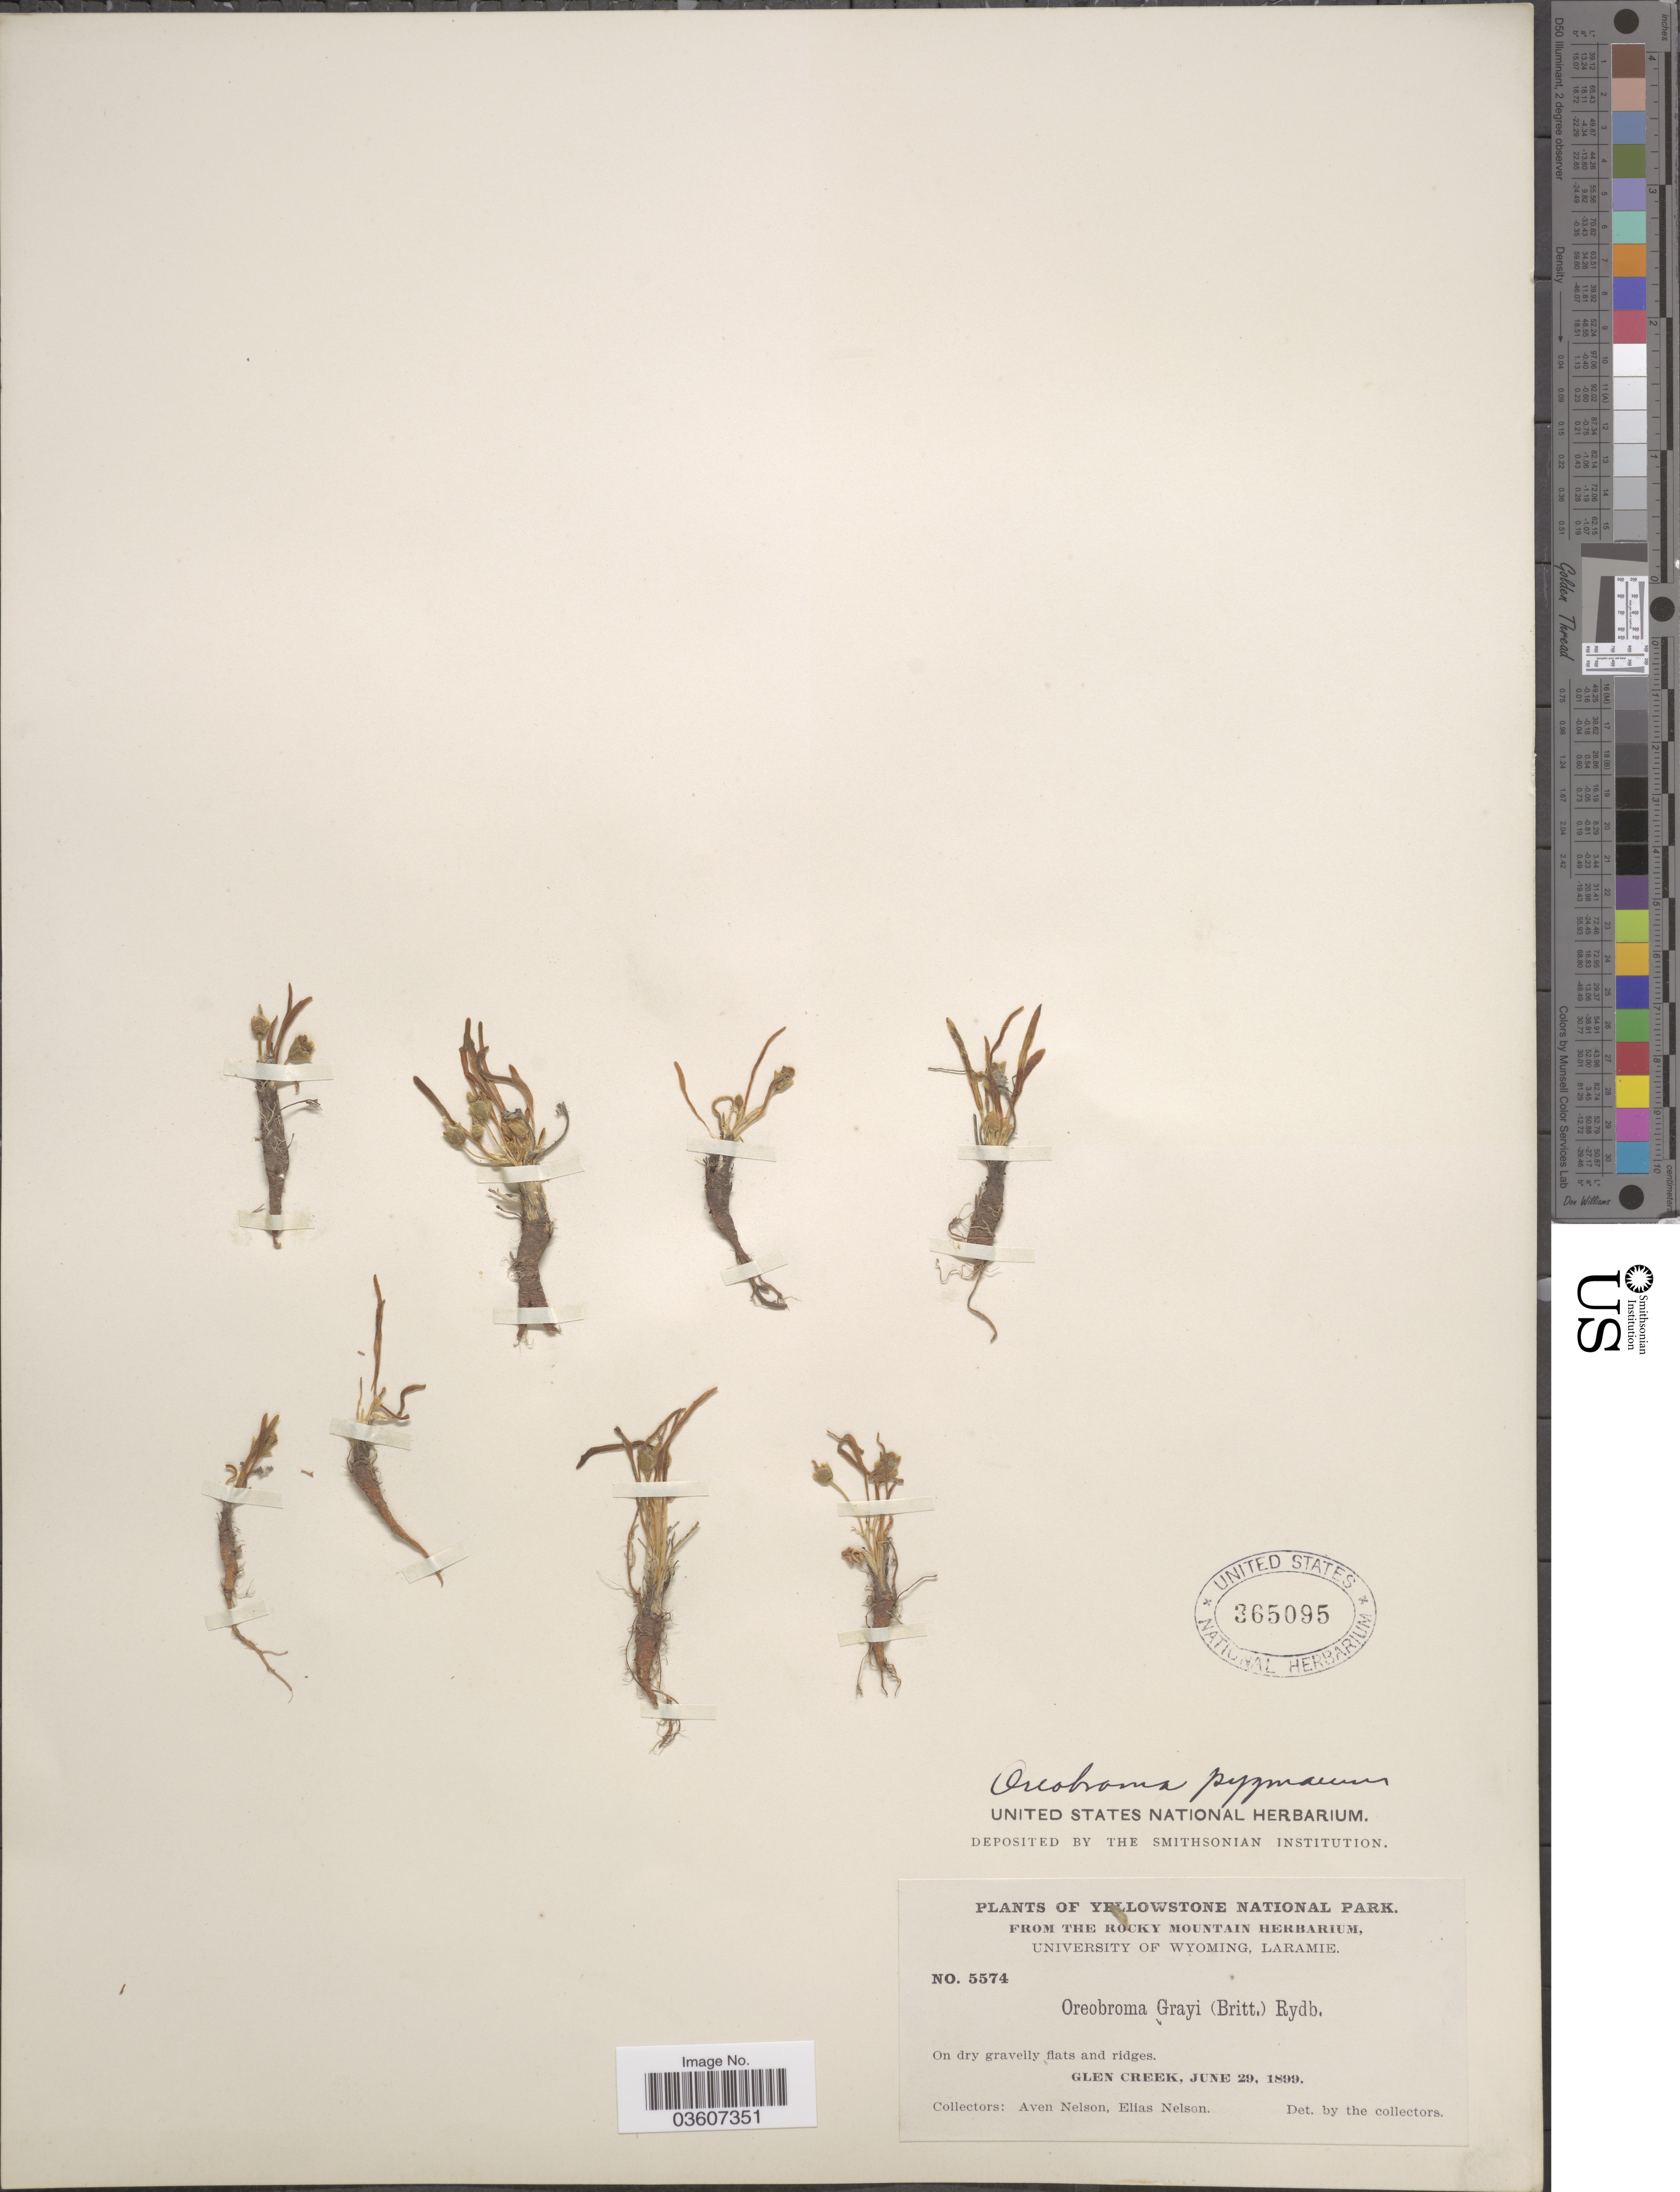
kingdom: Plantae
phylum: Tracheophyta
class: Magnoliopsida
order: Caryophyllales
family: Montiaceae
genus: Lewisia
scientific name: Lewisia pygmaea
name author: (A. Gray) B.L. Rob.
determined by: Strong, Mark T., (BOT), Smithsonian Institution - National Museum of Natural History (UNITED STATES)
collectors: A. Nelson & E. Nelson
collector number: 5574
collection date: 1899-06-29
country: United States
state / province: Wyoming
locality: Yellowstone National Park. Glen Creek.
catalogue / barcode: US 365095